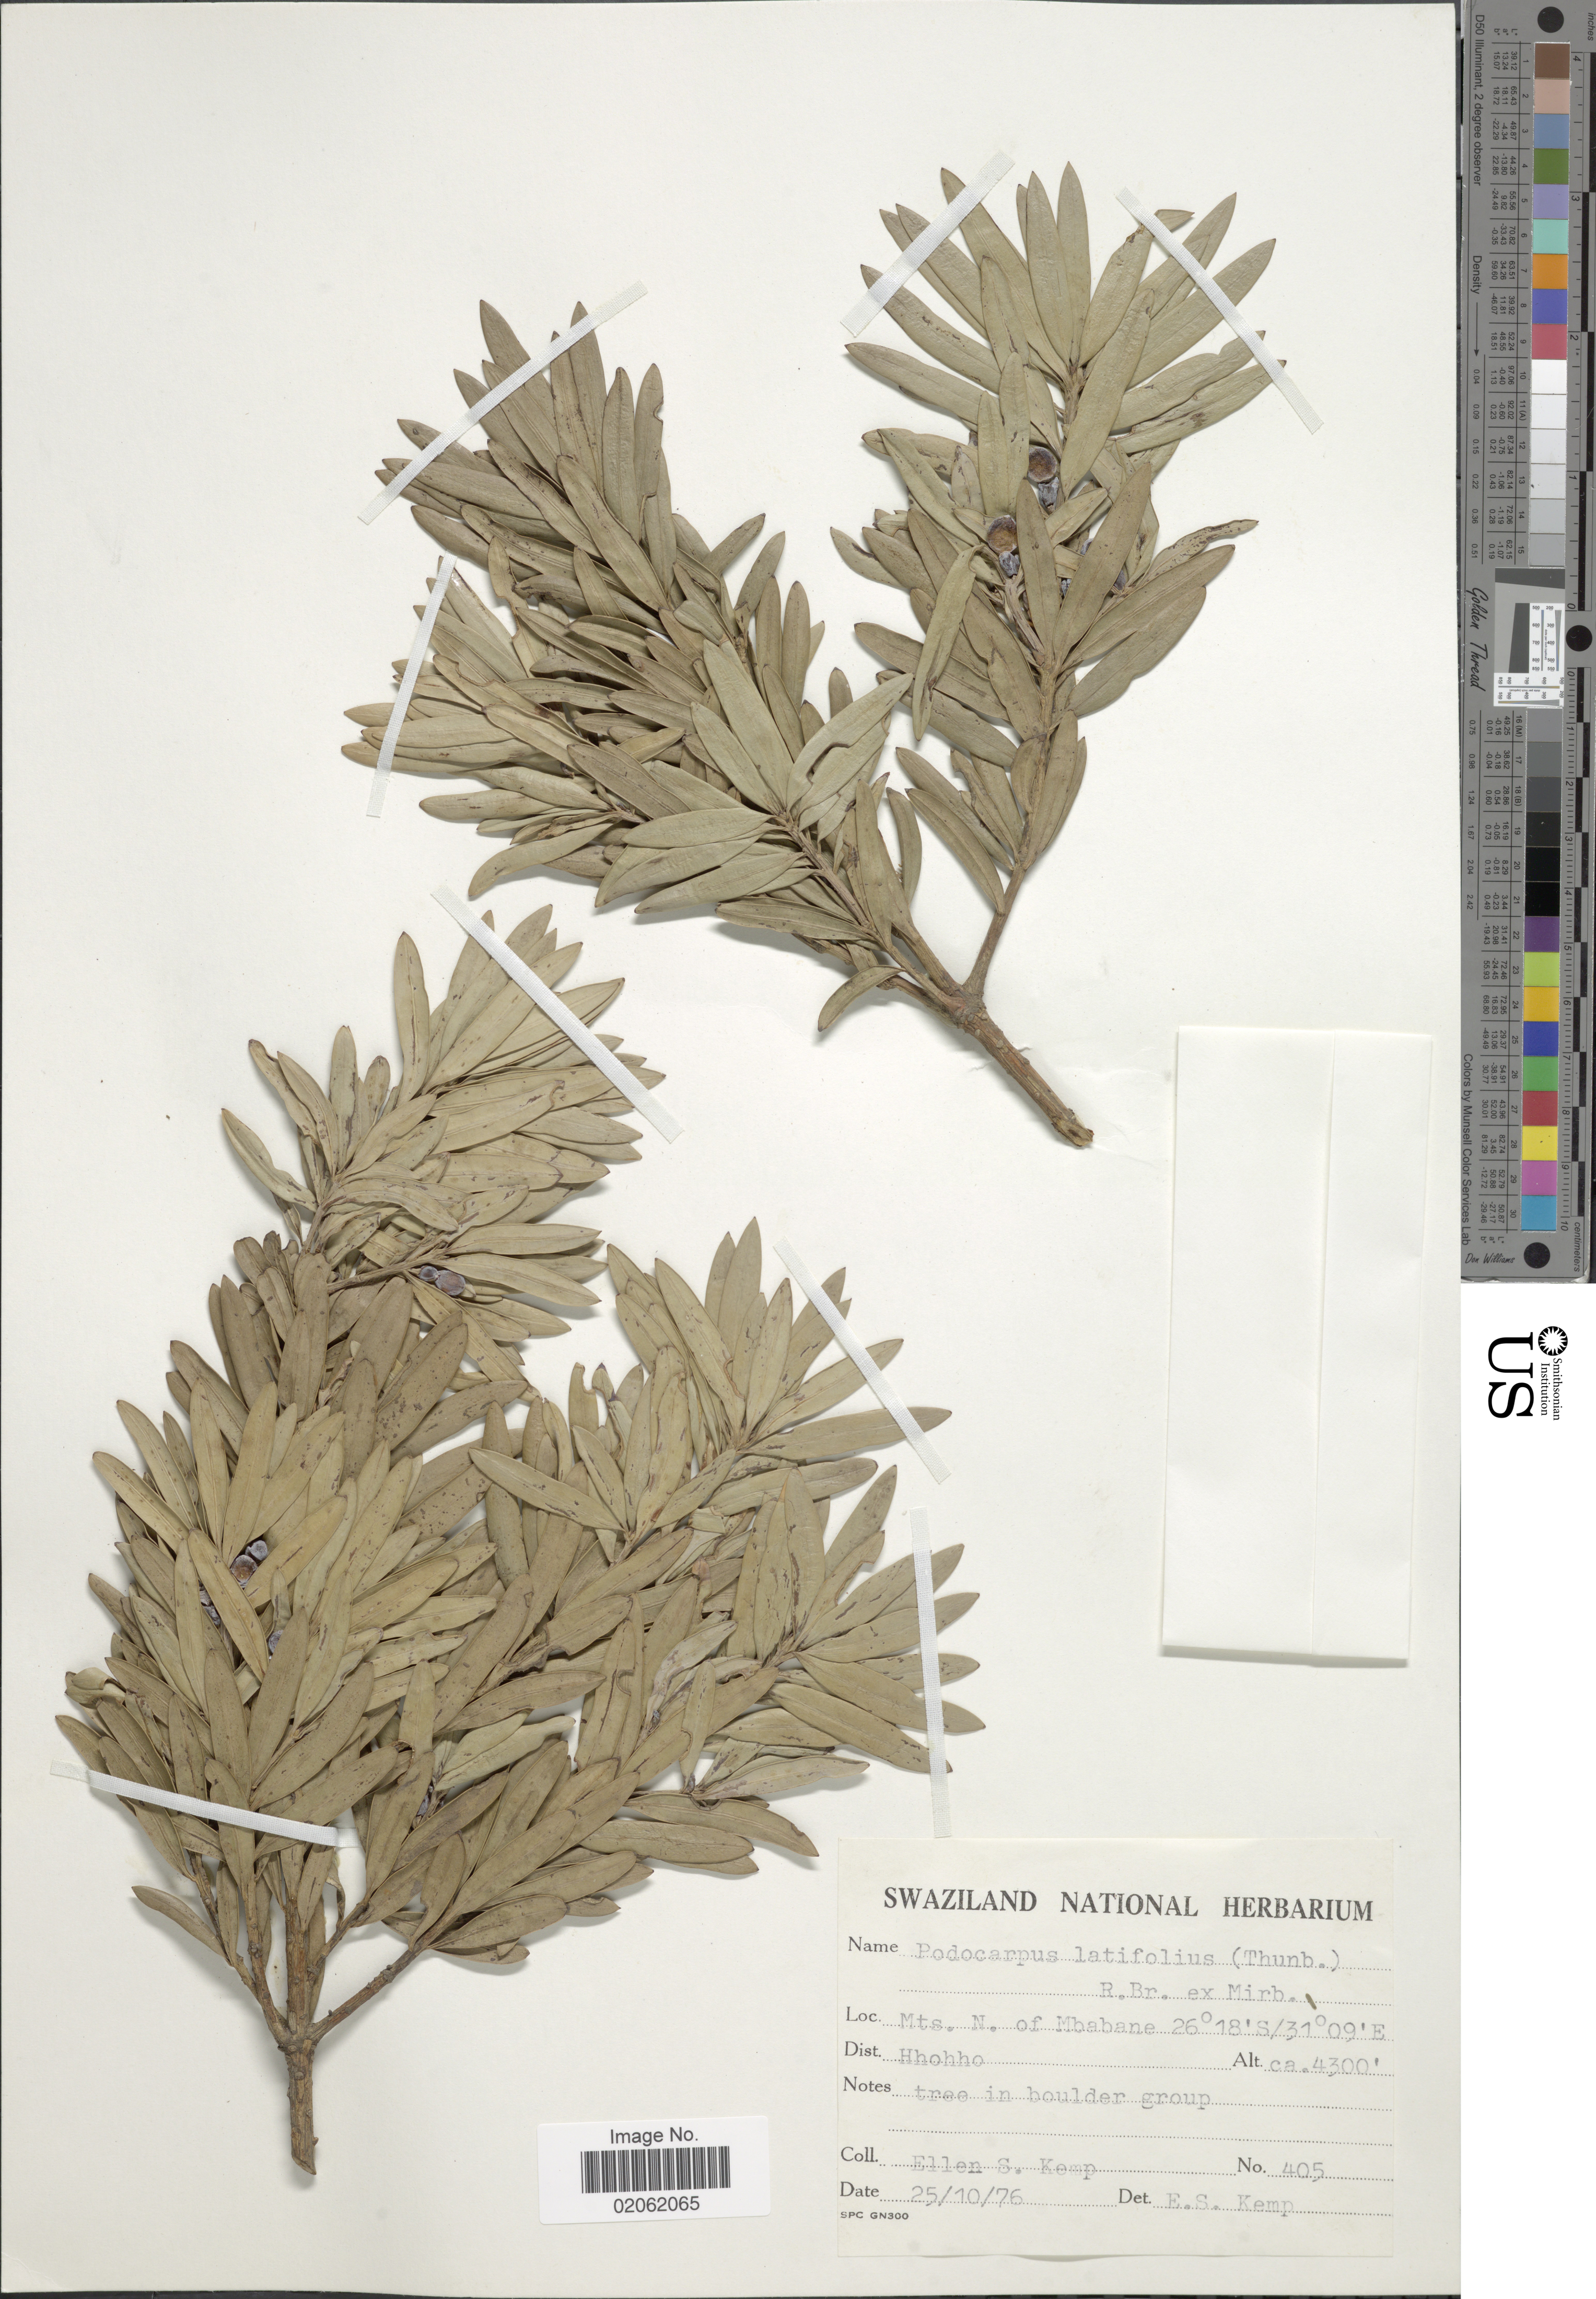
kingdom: Plantae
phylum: Tracheophyta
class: Pinopsida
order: Pinales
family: Podocarpaceae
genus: Podocarpus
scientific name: Podocarpus latifolius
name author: (Thunb.) R. Br. ex Mirb.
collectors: E. S. Kemp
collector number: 405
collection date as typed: Transcribed d/m/y: 25/10/76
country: Eswatini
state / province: Hhohho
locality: Mts N of Mbabane, Dist. Hhoho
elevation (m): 1311